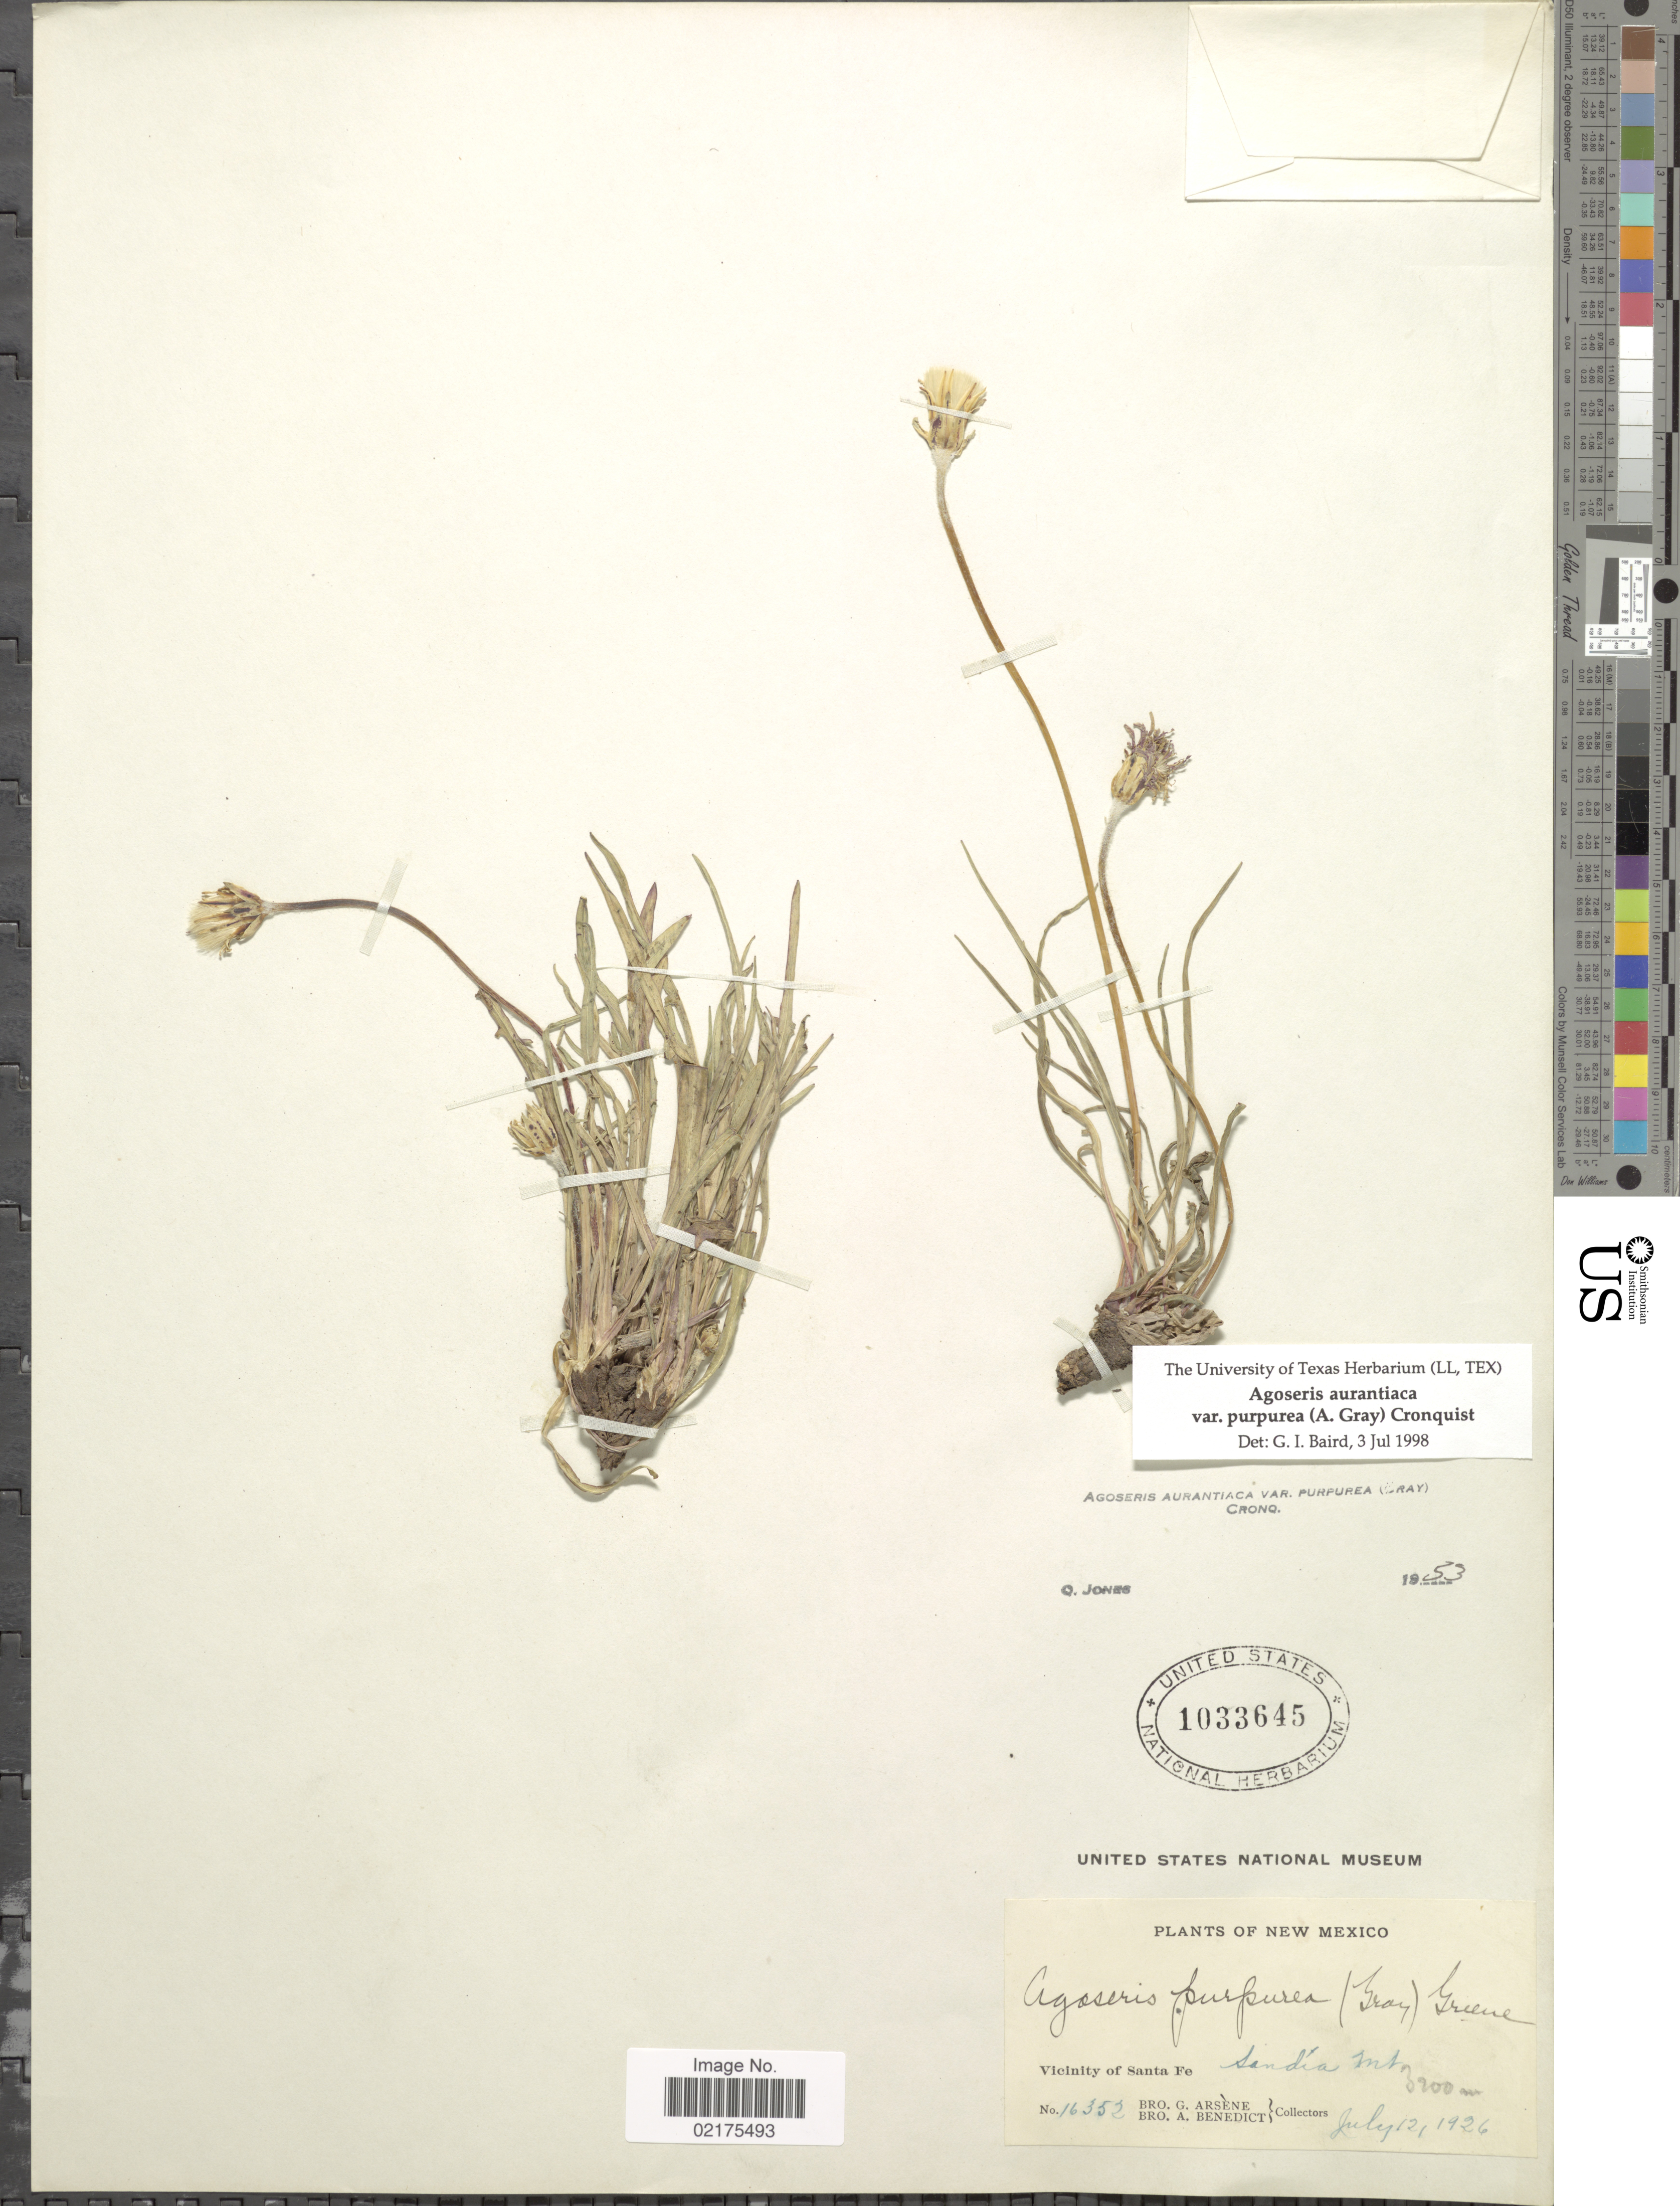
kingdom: Plantae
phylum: Tracheophyta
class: Magnoliopsida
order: Asterales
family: Asteraceae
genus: Agoseris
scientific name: Agoseris aurantiaca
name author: (Hook.) Greene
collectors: Bro. G. Arsène & Bro. A. Benedict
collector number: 16352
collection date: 1926-07-12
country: United States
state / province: New Mexico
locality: Vicinity of Santa Fe, Sandia Int.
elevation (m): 3200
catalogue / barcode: US 1033645